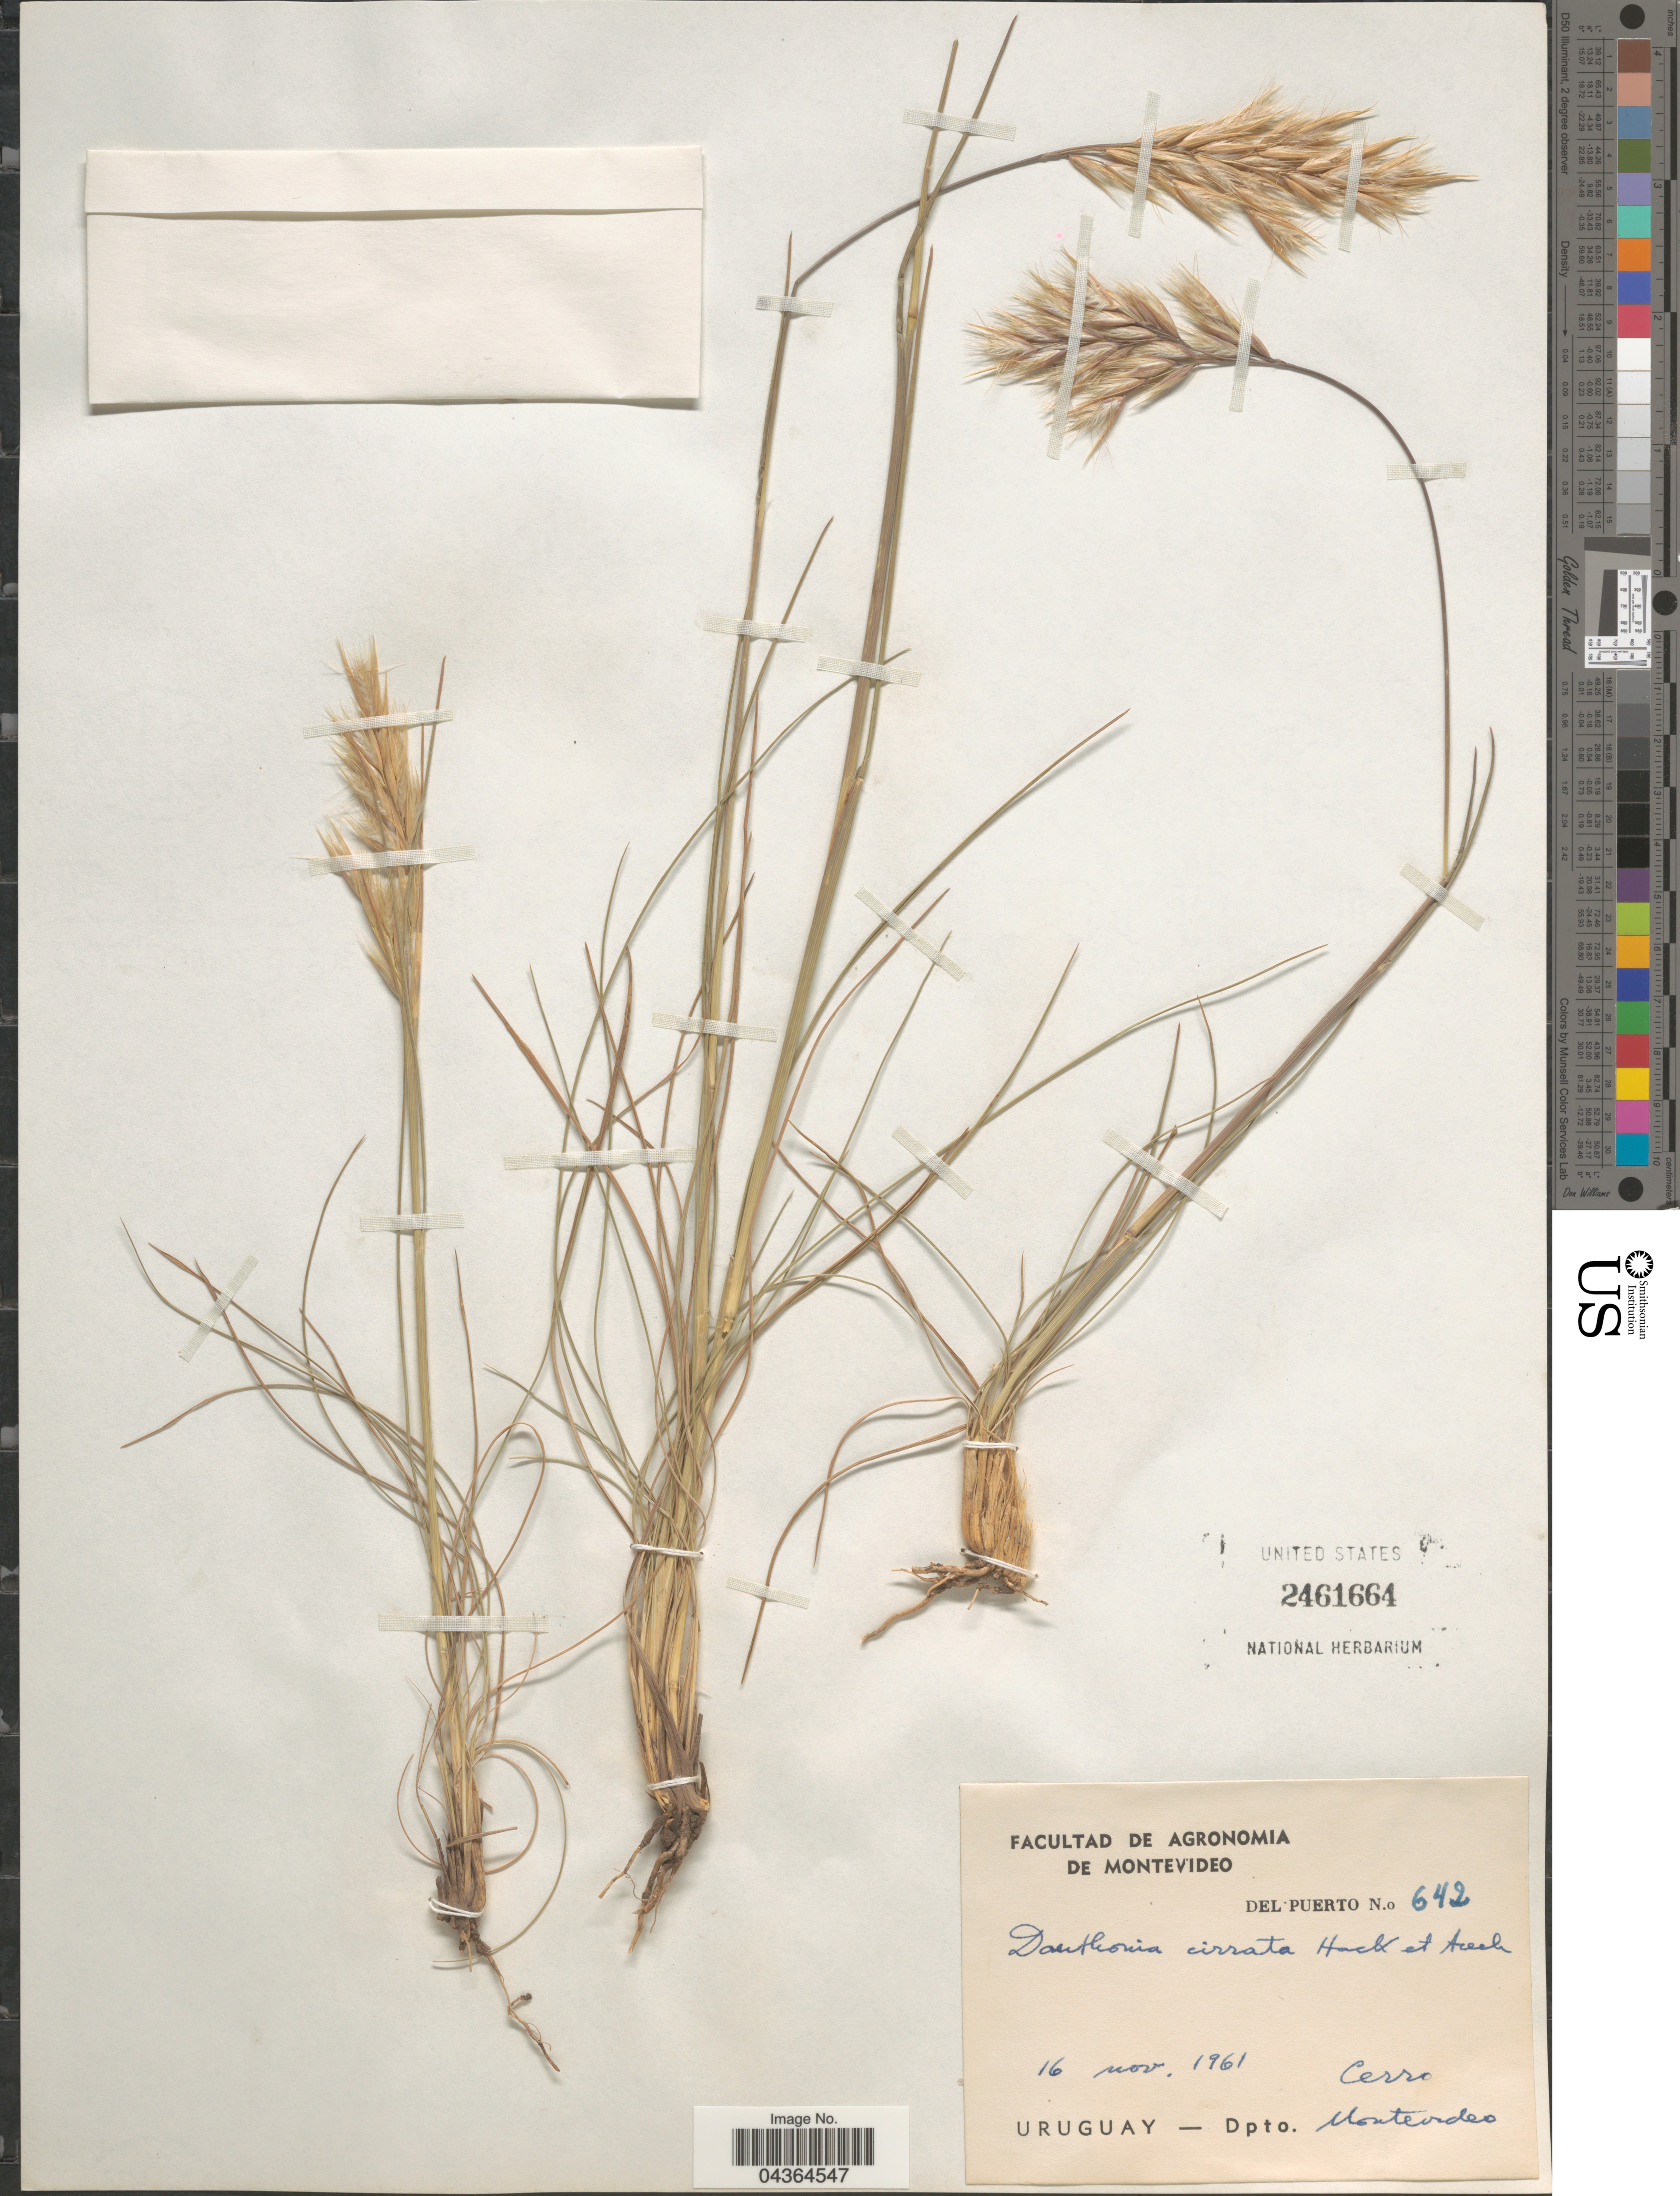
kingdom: Plantae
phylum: Tracheophyta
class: Liliopsida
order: Poales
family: Poaceae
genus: Danthonia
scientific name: Danthonia cirrata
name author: Hack. & Arechav.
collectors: Del Puerto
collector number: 642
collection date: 1961-11-16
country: Uruguay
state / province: Montevideo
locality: Cerro. Dpto. Montevideo.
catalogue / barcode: US 2461664